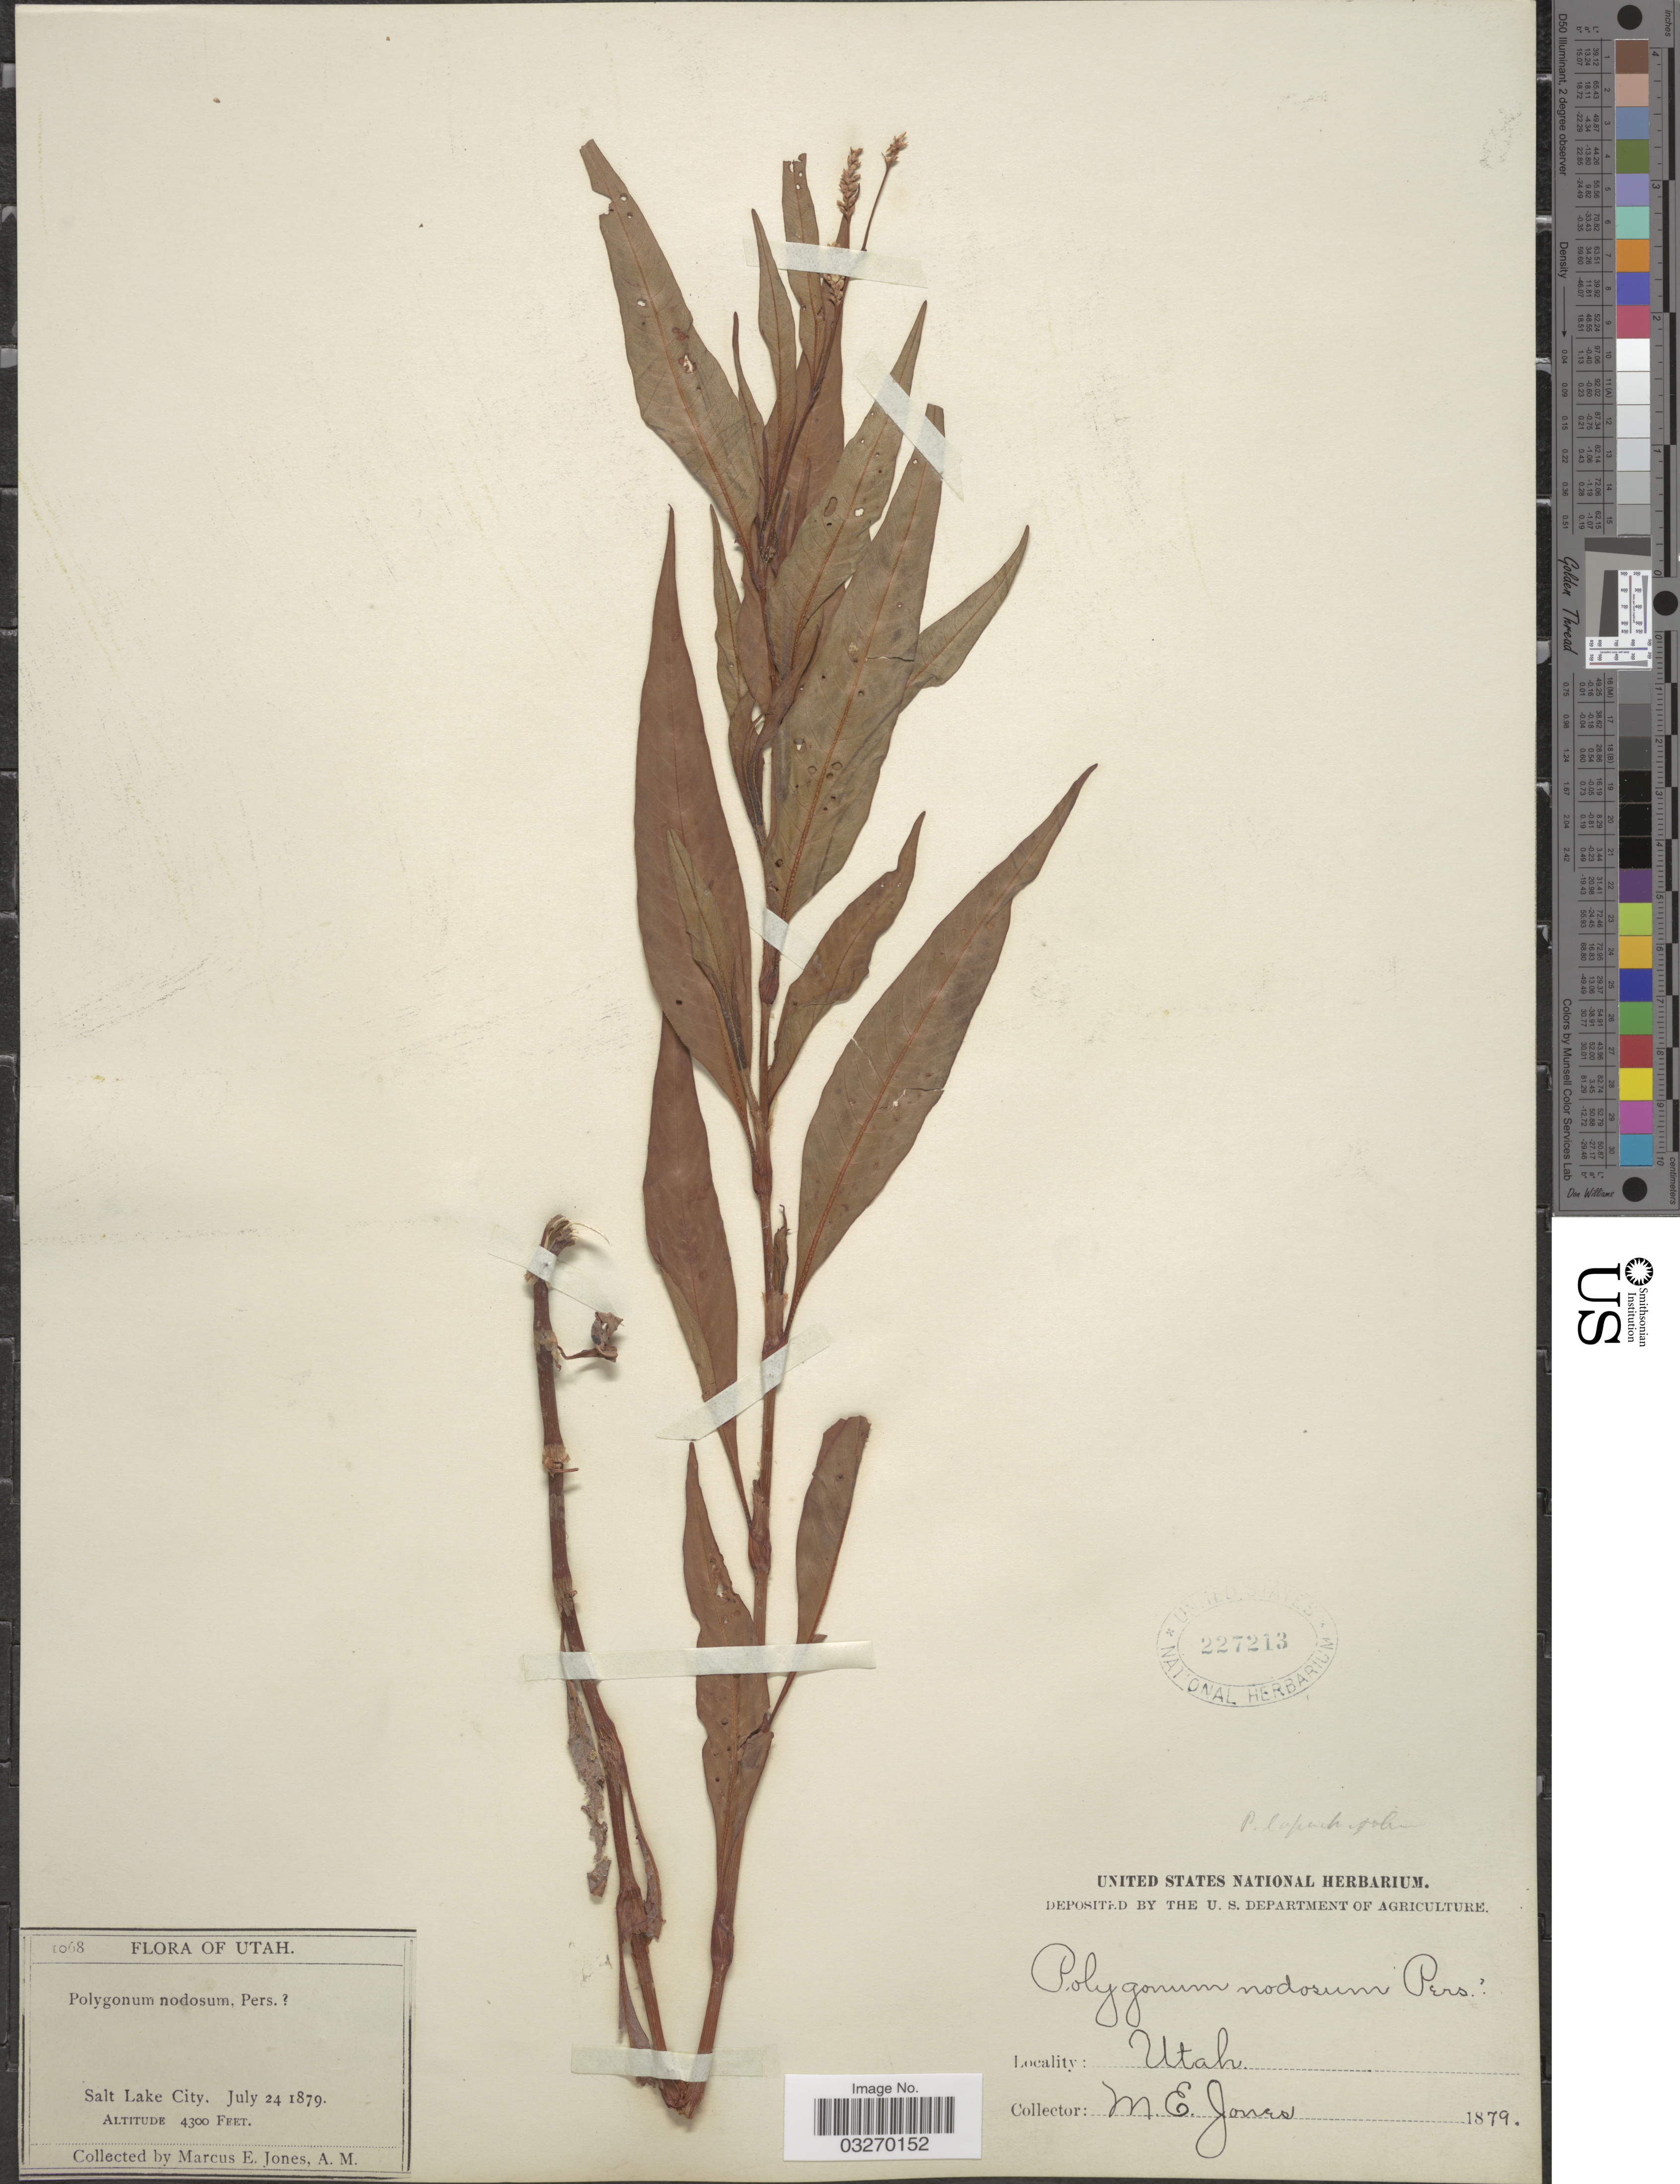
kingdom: Plantae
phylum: Tracheophyta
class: Magnoliopsida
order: Caryophyllales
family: Polygonaceae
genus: Persicaria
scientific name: Persicaria lapathifolia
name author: (L.) Delarbre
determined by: Atha, D. E.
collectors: M. E. Jones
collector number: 1068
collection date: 1879-07-24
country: United States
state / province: Utah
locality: Salt Lake City.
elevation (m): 1311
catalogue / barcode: US 227213